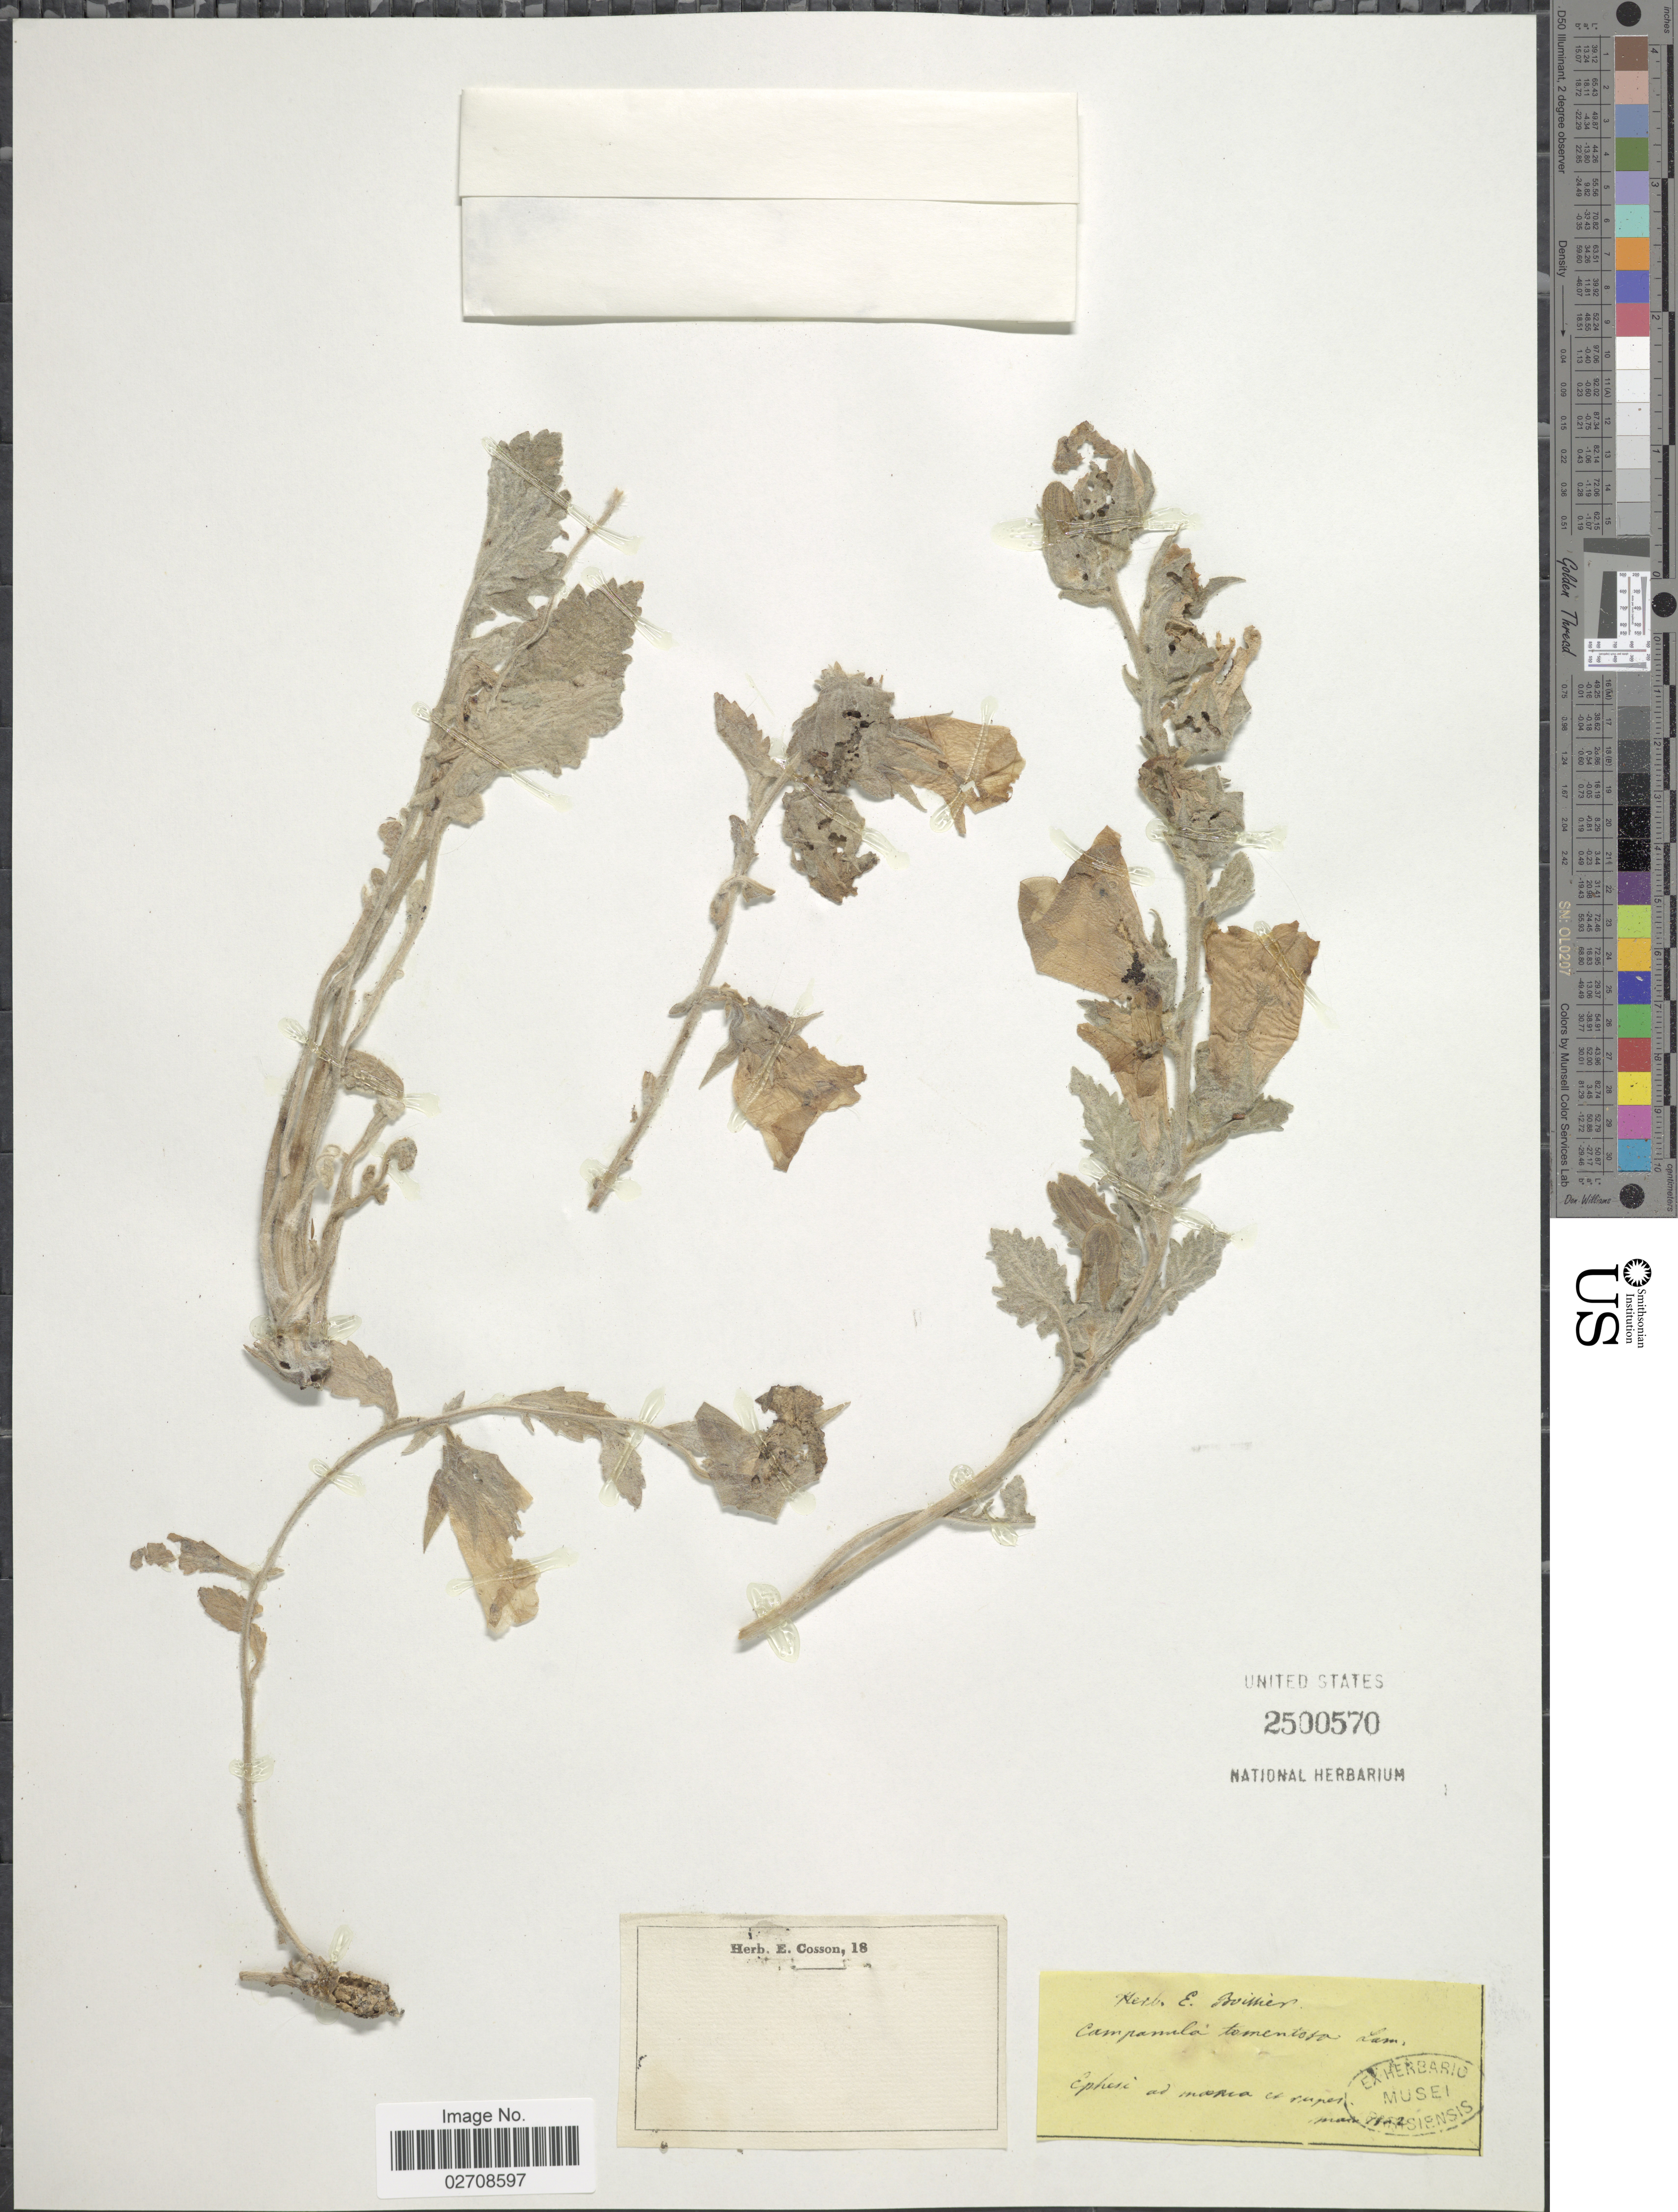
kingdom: Plantae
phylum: Tracheophyta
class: Magnoliopsida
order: Asterales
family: Campanulaceae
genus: Campanula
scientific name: Campanula tomentosa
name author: Lam.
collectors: ex herb. E. Boissier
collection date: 1802-03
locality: Ephesie ad monic ad rupes [interpreted]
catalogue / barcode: US 2500570